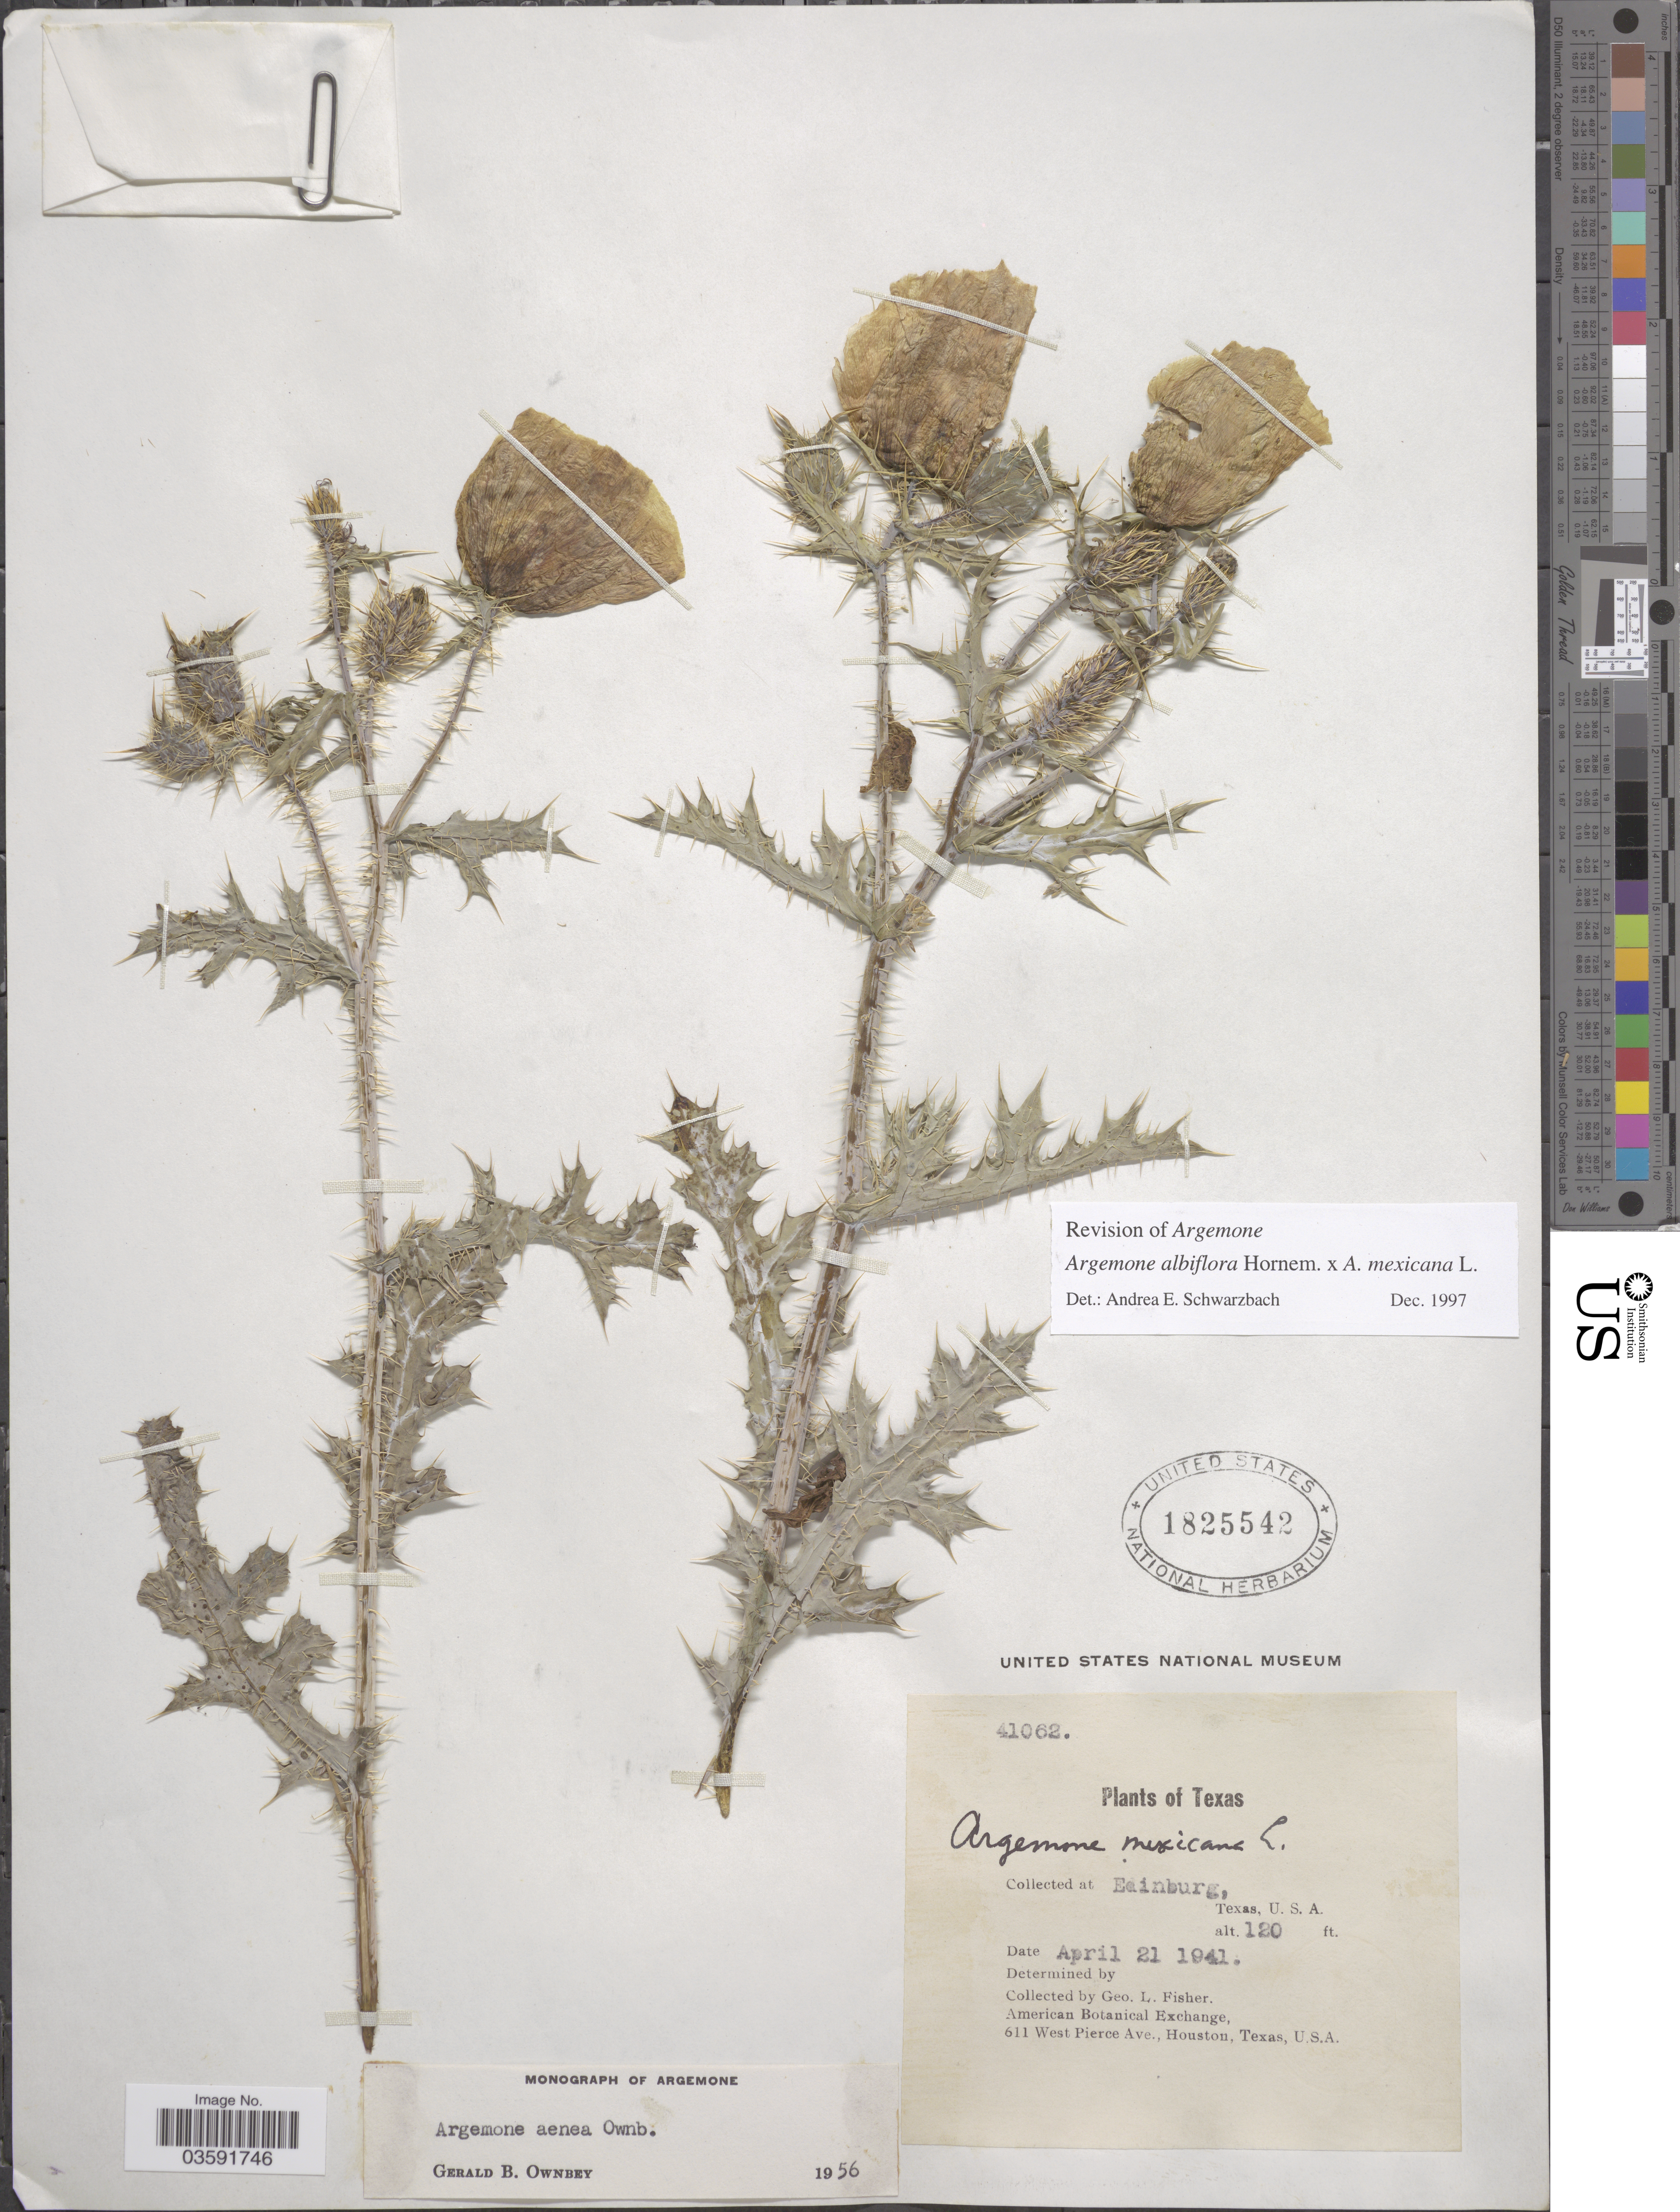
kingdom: Plantae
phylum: Tracheophyta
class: Magnoliopsida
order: Ranunculales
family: Papaveraceae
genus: Argemone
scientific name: Argemone albiflora Hornem. × A. mexicana L.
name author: Hornem.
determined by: Schwarzbach, A. E.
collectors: G. L. Fisher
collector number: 41062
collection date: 1941-04-21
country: United States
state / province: Texas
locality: Edinburg.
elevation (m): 37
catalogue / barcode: US 1825542